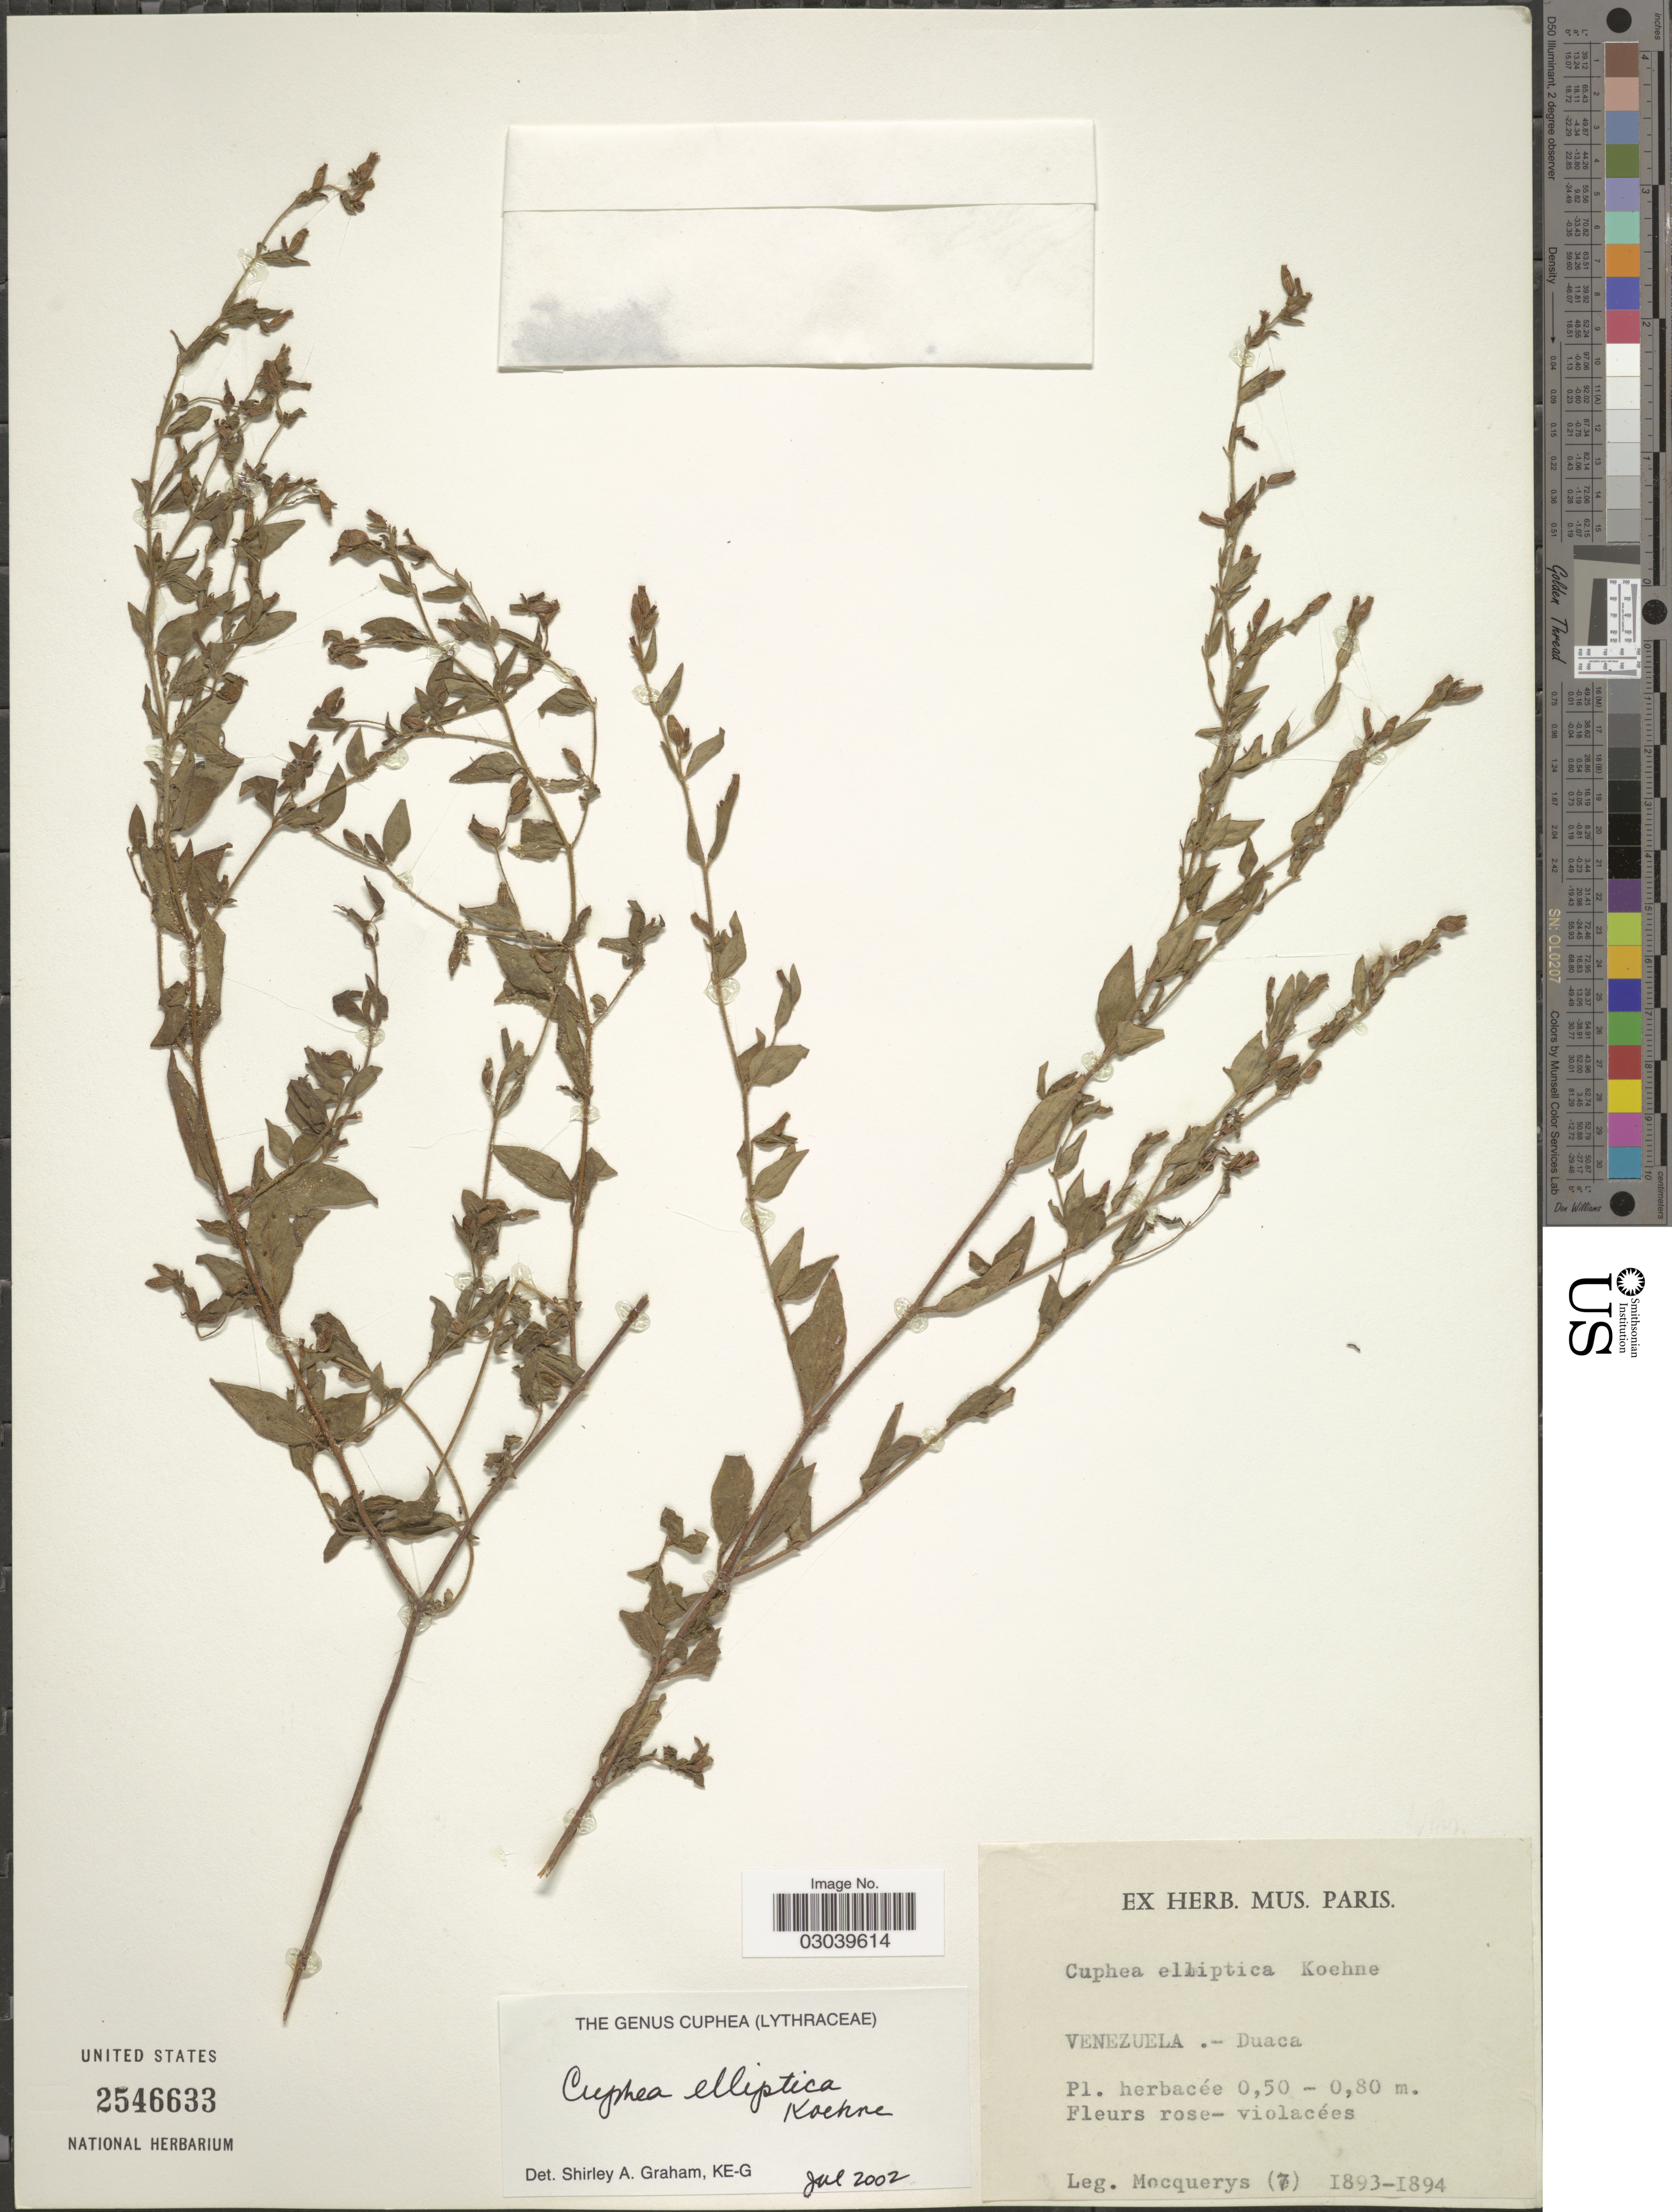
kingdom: Plantae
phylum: Tracheophyta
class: Magnoliopsida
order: Myrtales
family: Lythraceae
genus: Cuphea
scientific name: Cuphea elliptica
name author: Koehne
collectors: A. Mocquerys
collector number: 7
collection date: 1893/1894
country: Venezuela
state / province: Lara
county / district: Crespo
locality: Duaca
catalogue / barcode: US 2546633